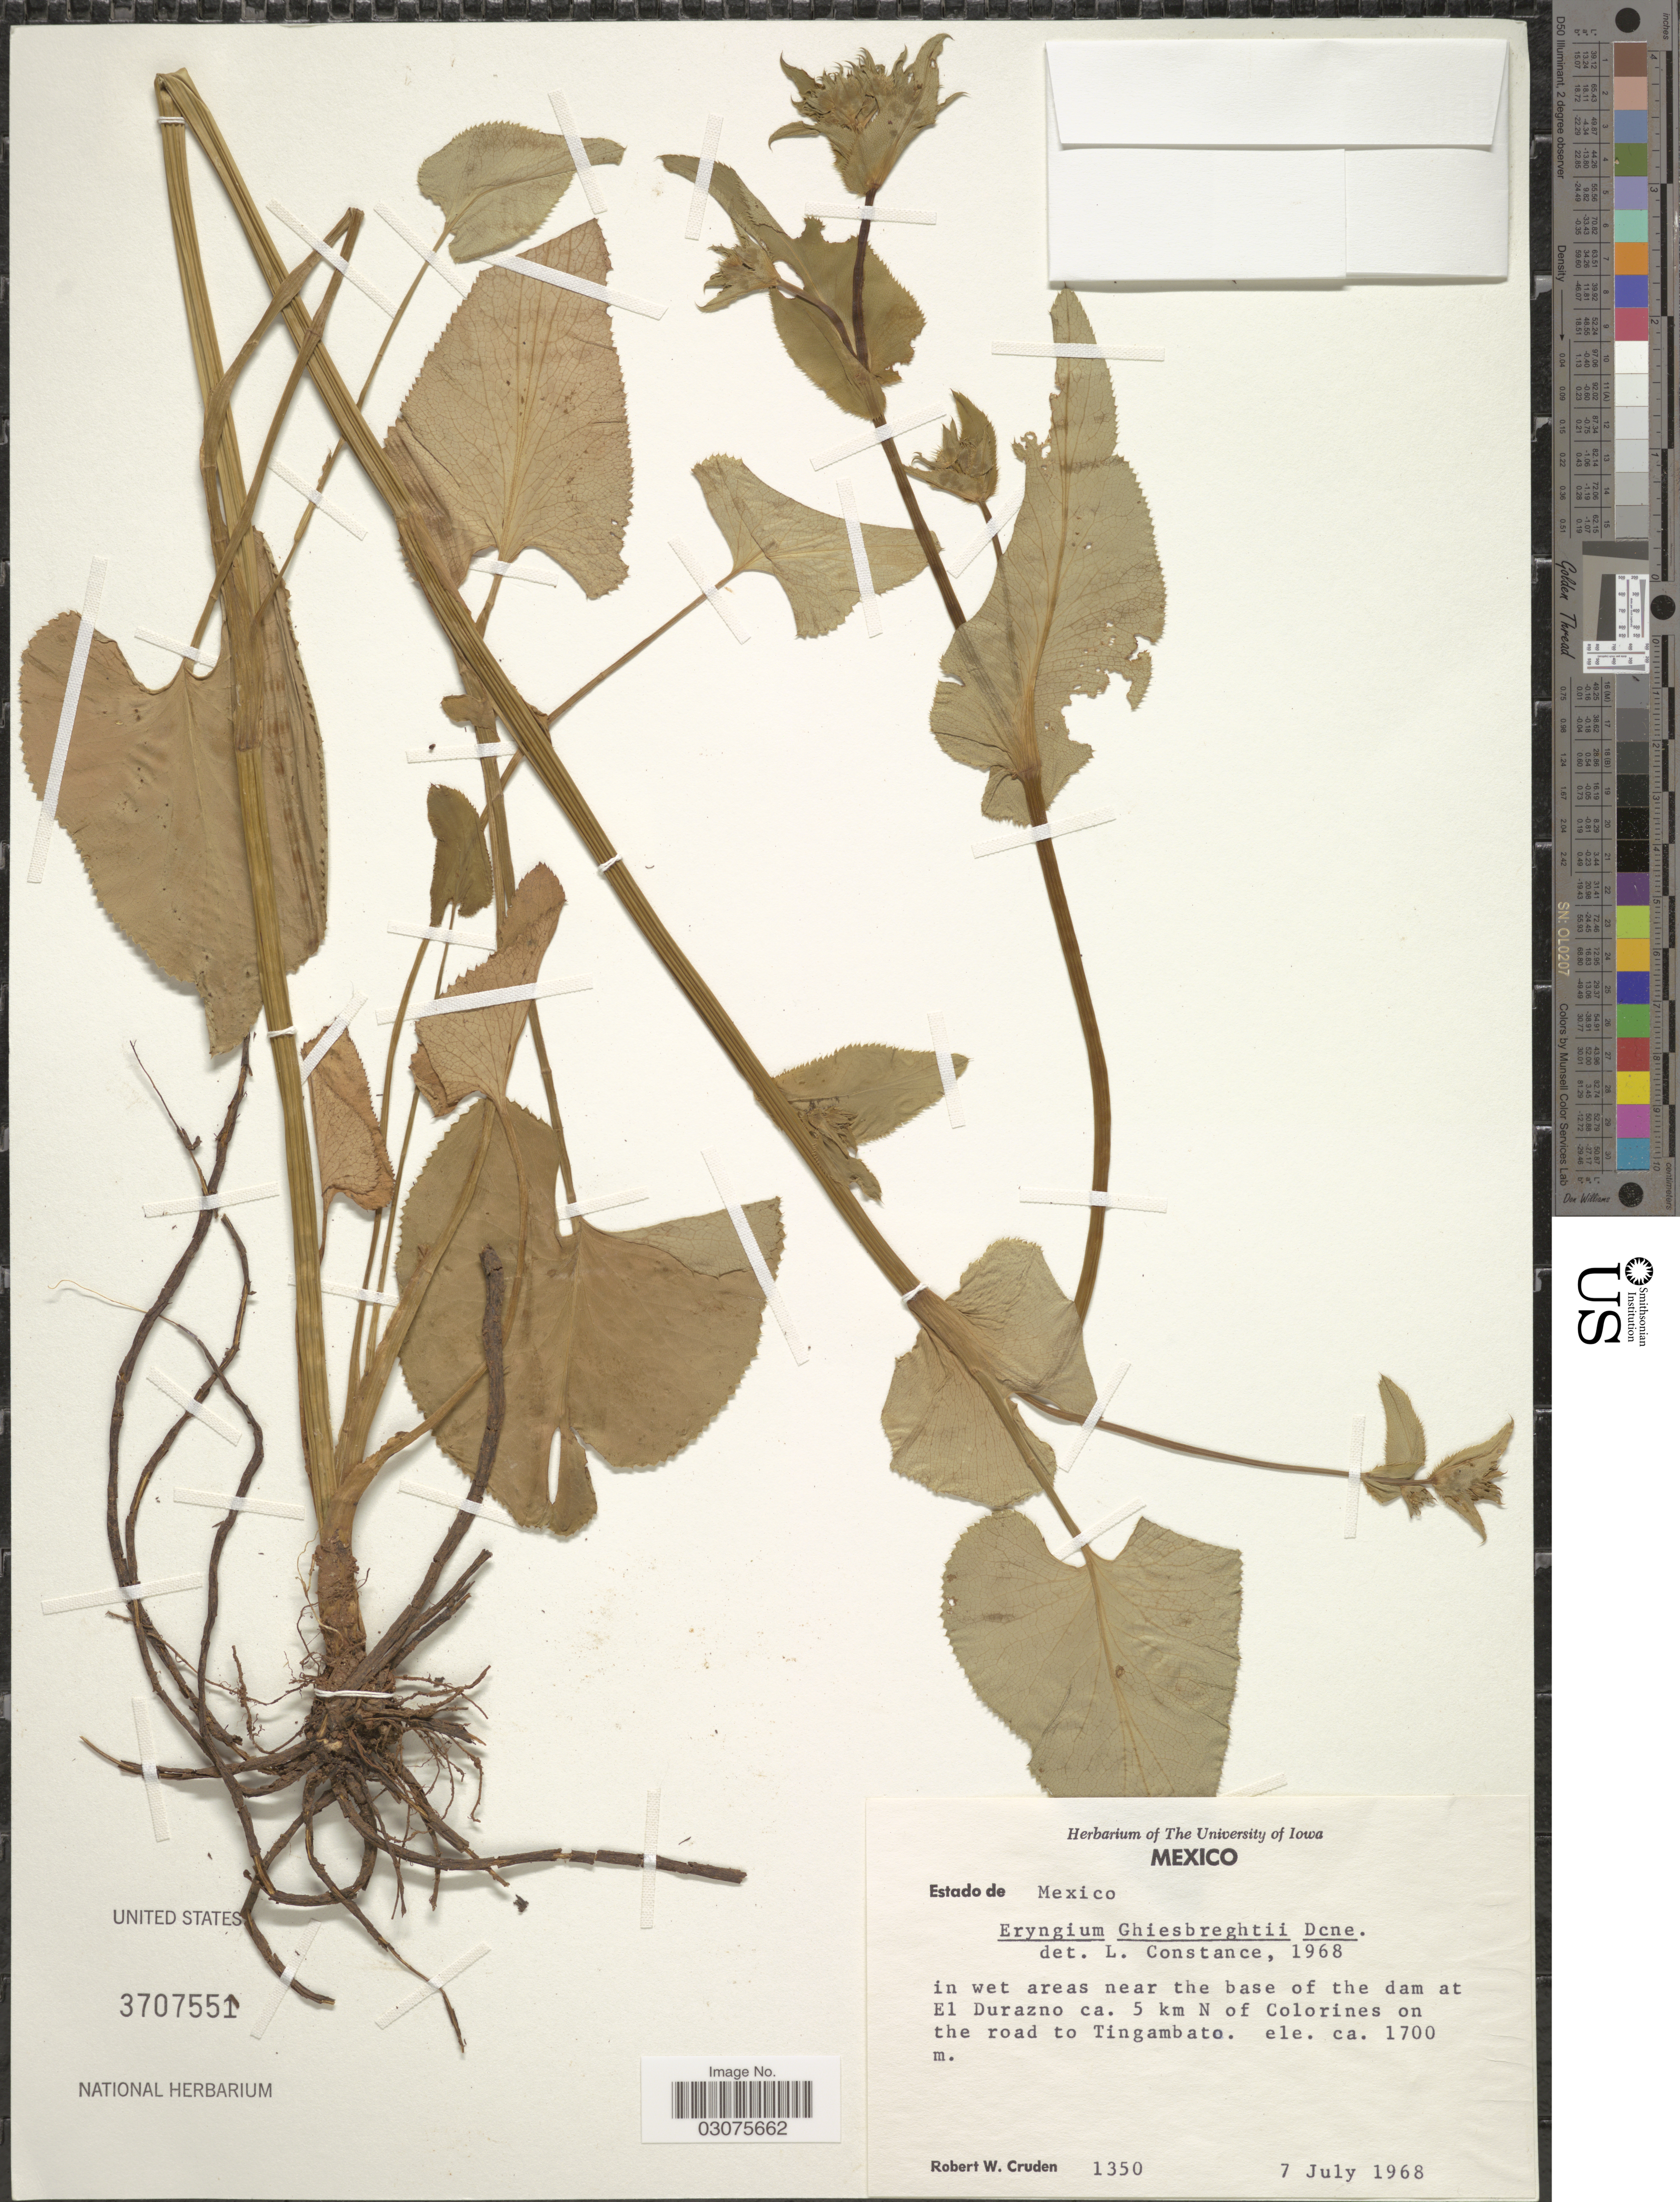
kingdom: Plantae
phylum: Tracheophyta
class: Magnoliopsida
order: Apiales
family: Apiaceae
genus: Eryngium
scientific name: Eryngium ghiesbreghtii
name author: Decne.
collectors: R. W. Cruden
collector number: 1350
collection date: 1968-07-07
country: Mexico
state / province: México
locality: In wet areas near the base of the dam at El Durazno ca. 5 km N of Colorines on the round to Tingambato.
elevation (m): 1700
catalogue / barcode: US 3707551